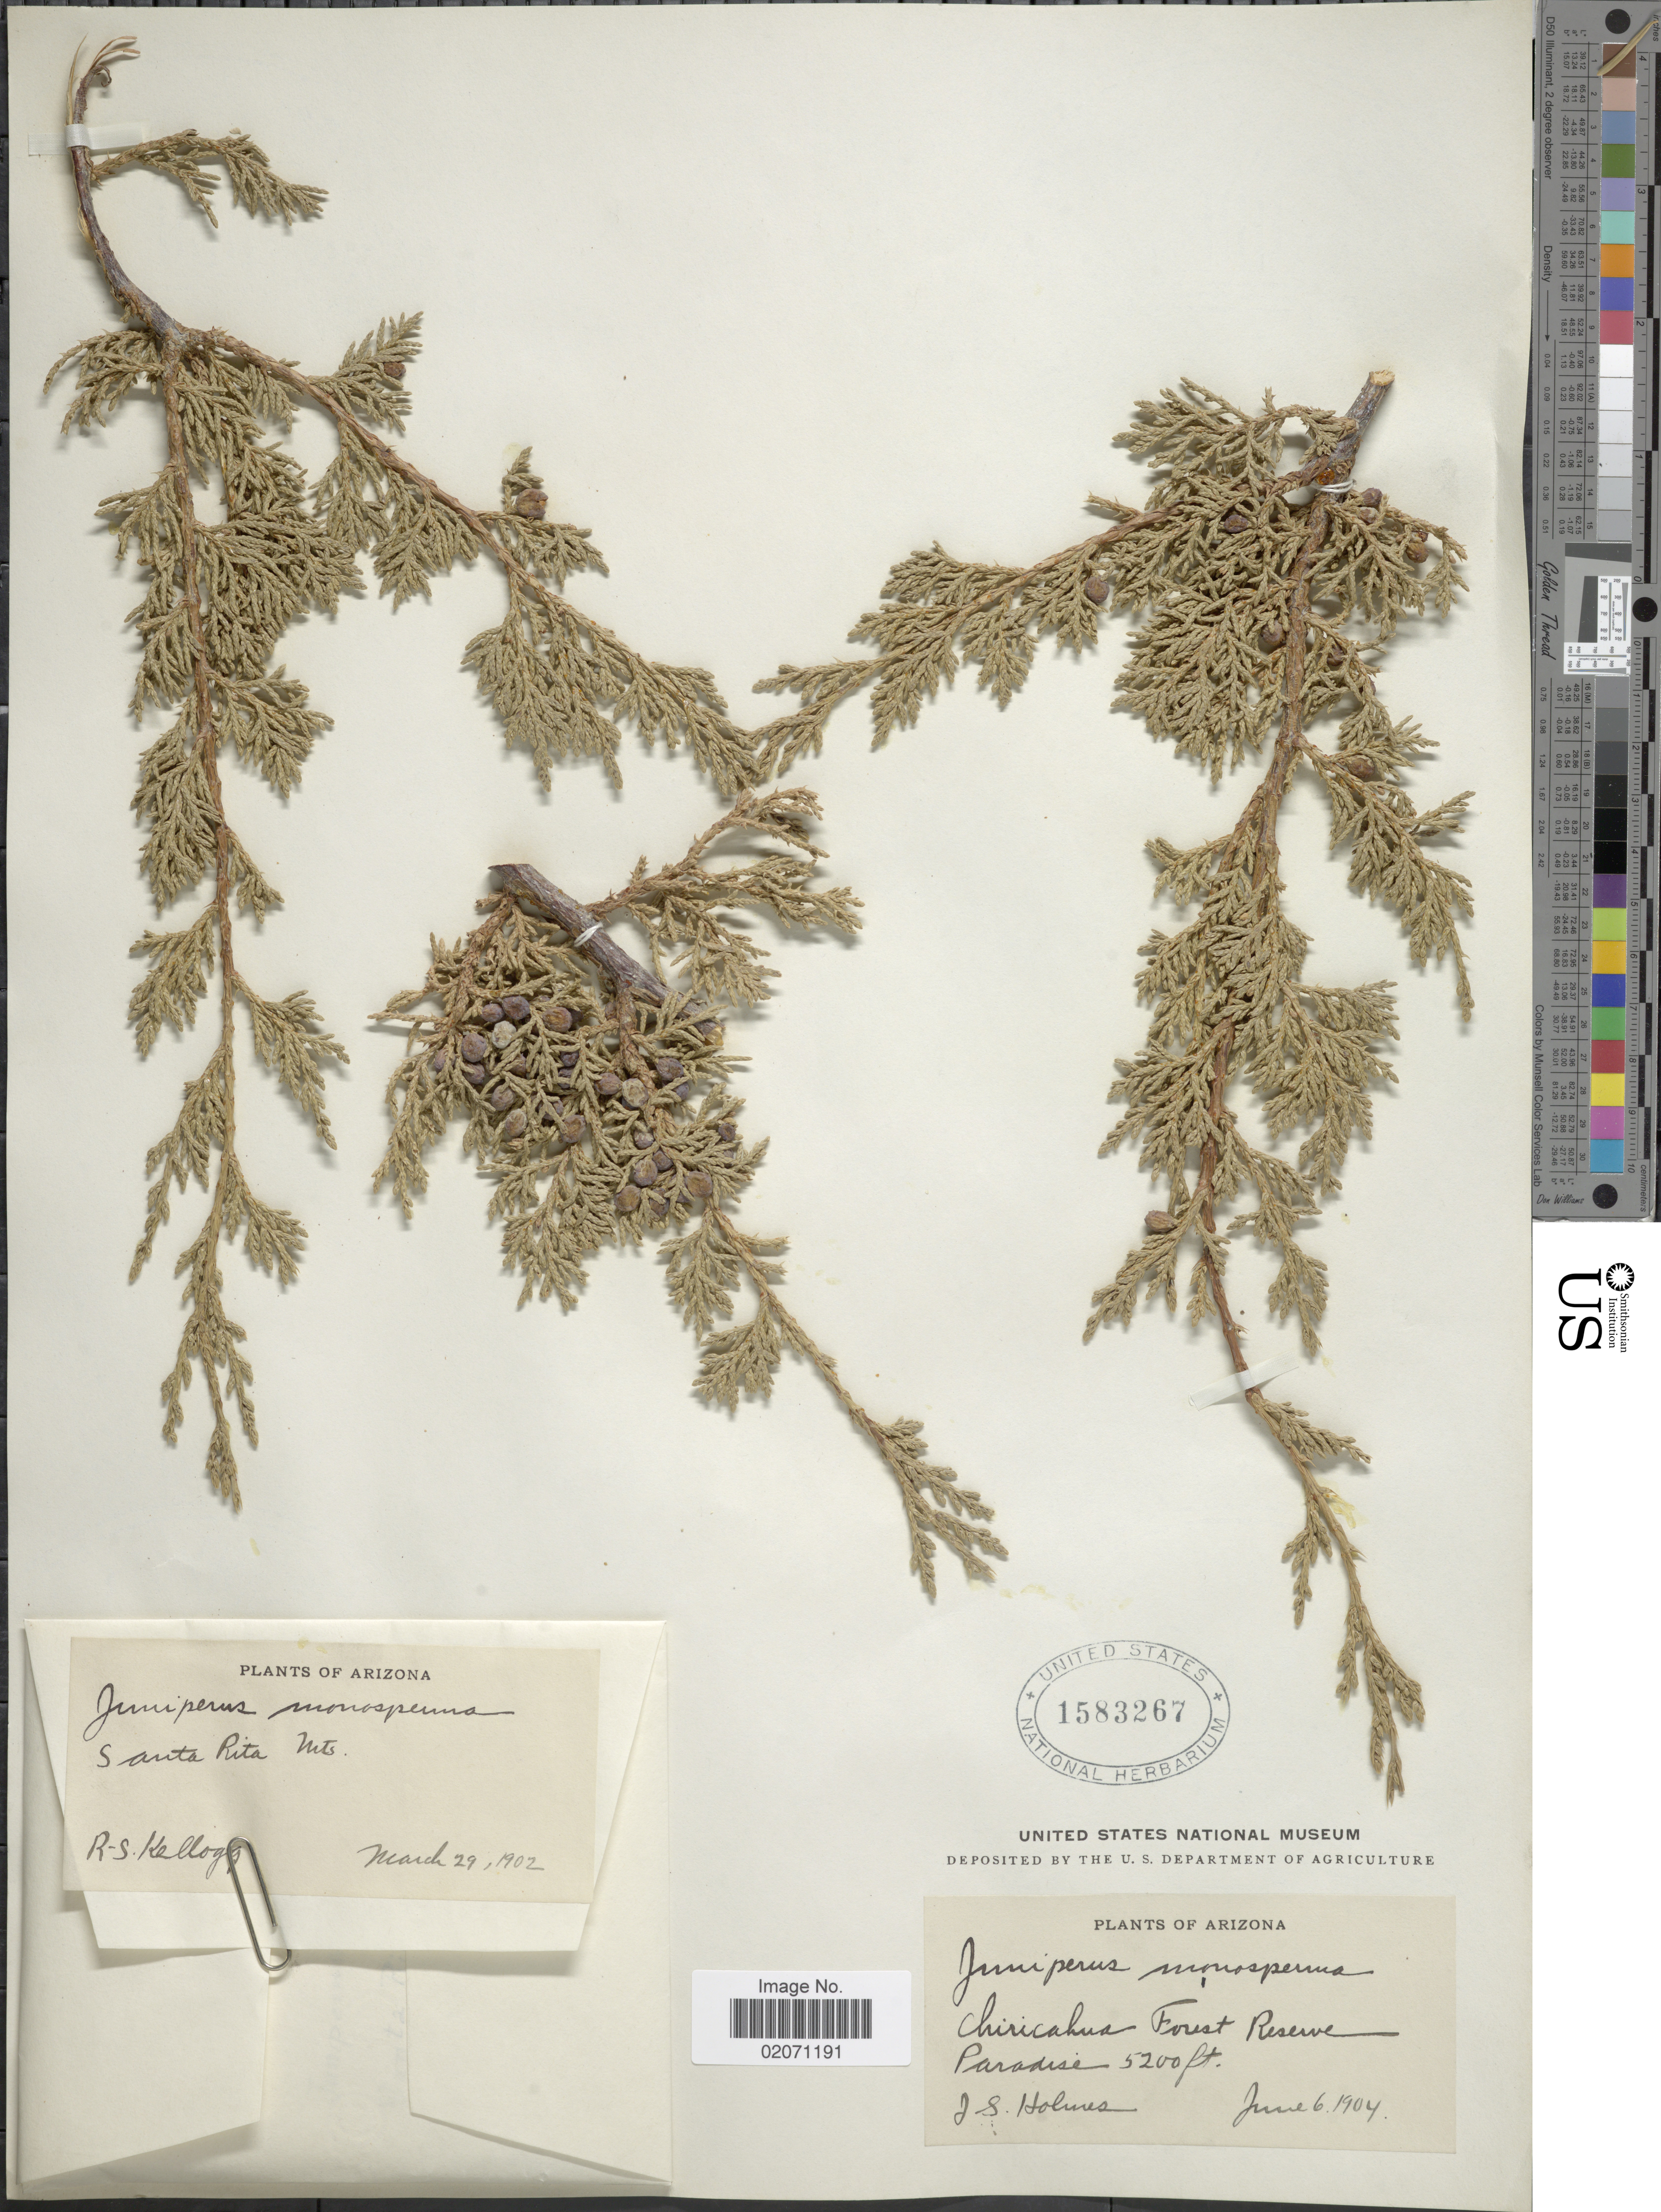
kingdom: Plantae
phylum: Tracheophyta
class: Pinopsida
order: Pinales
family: Cupressaceae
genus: Juniperus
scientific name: Juniperus monosperma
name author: (Engelm.) Sarg.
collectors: J. Holmes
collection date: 1904-06-06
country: United States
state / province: Arizona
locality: Chiricahua Forest Reserve Paradise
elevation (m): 1585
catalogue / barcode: US 1583267